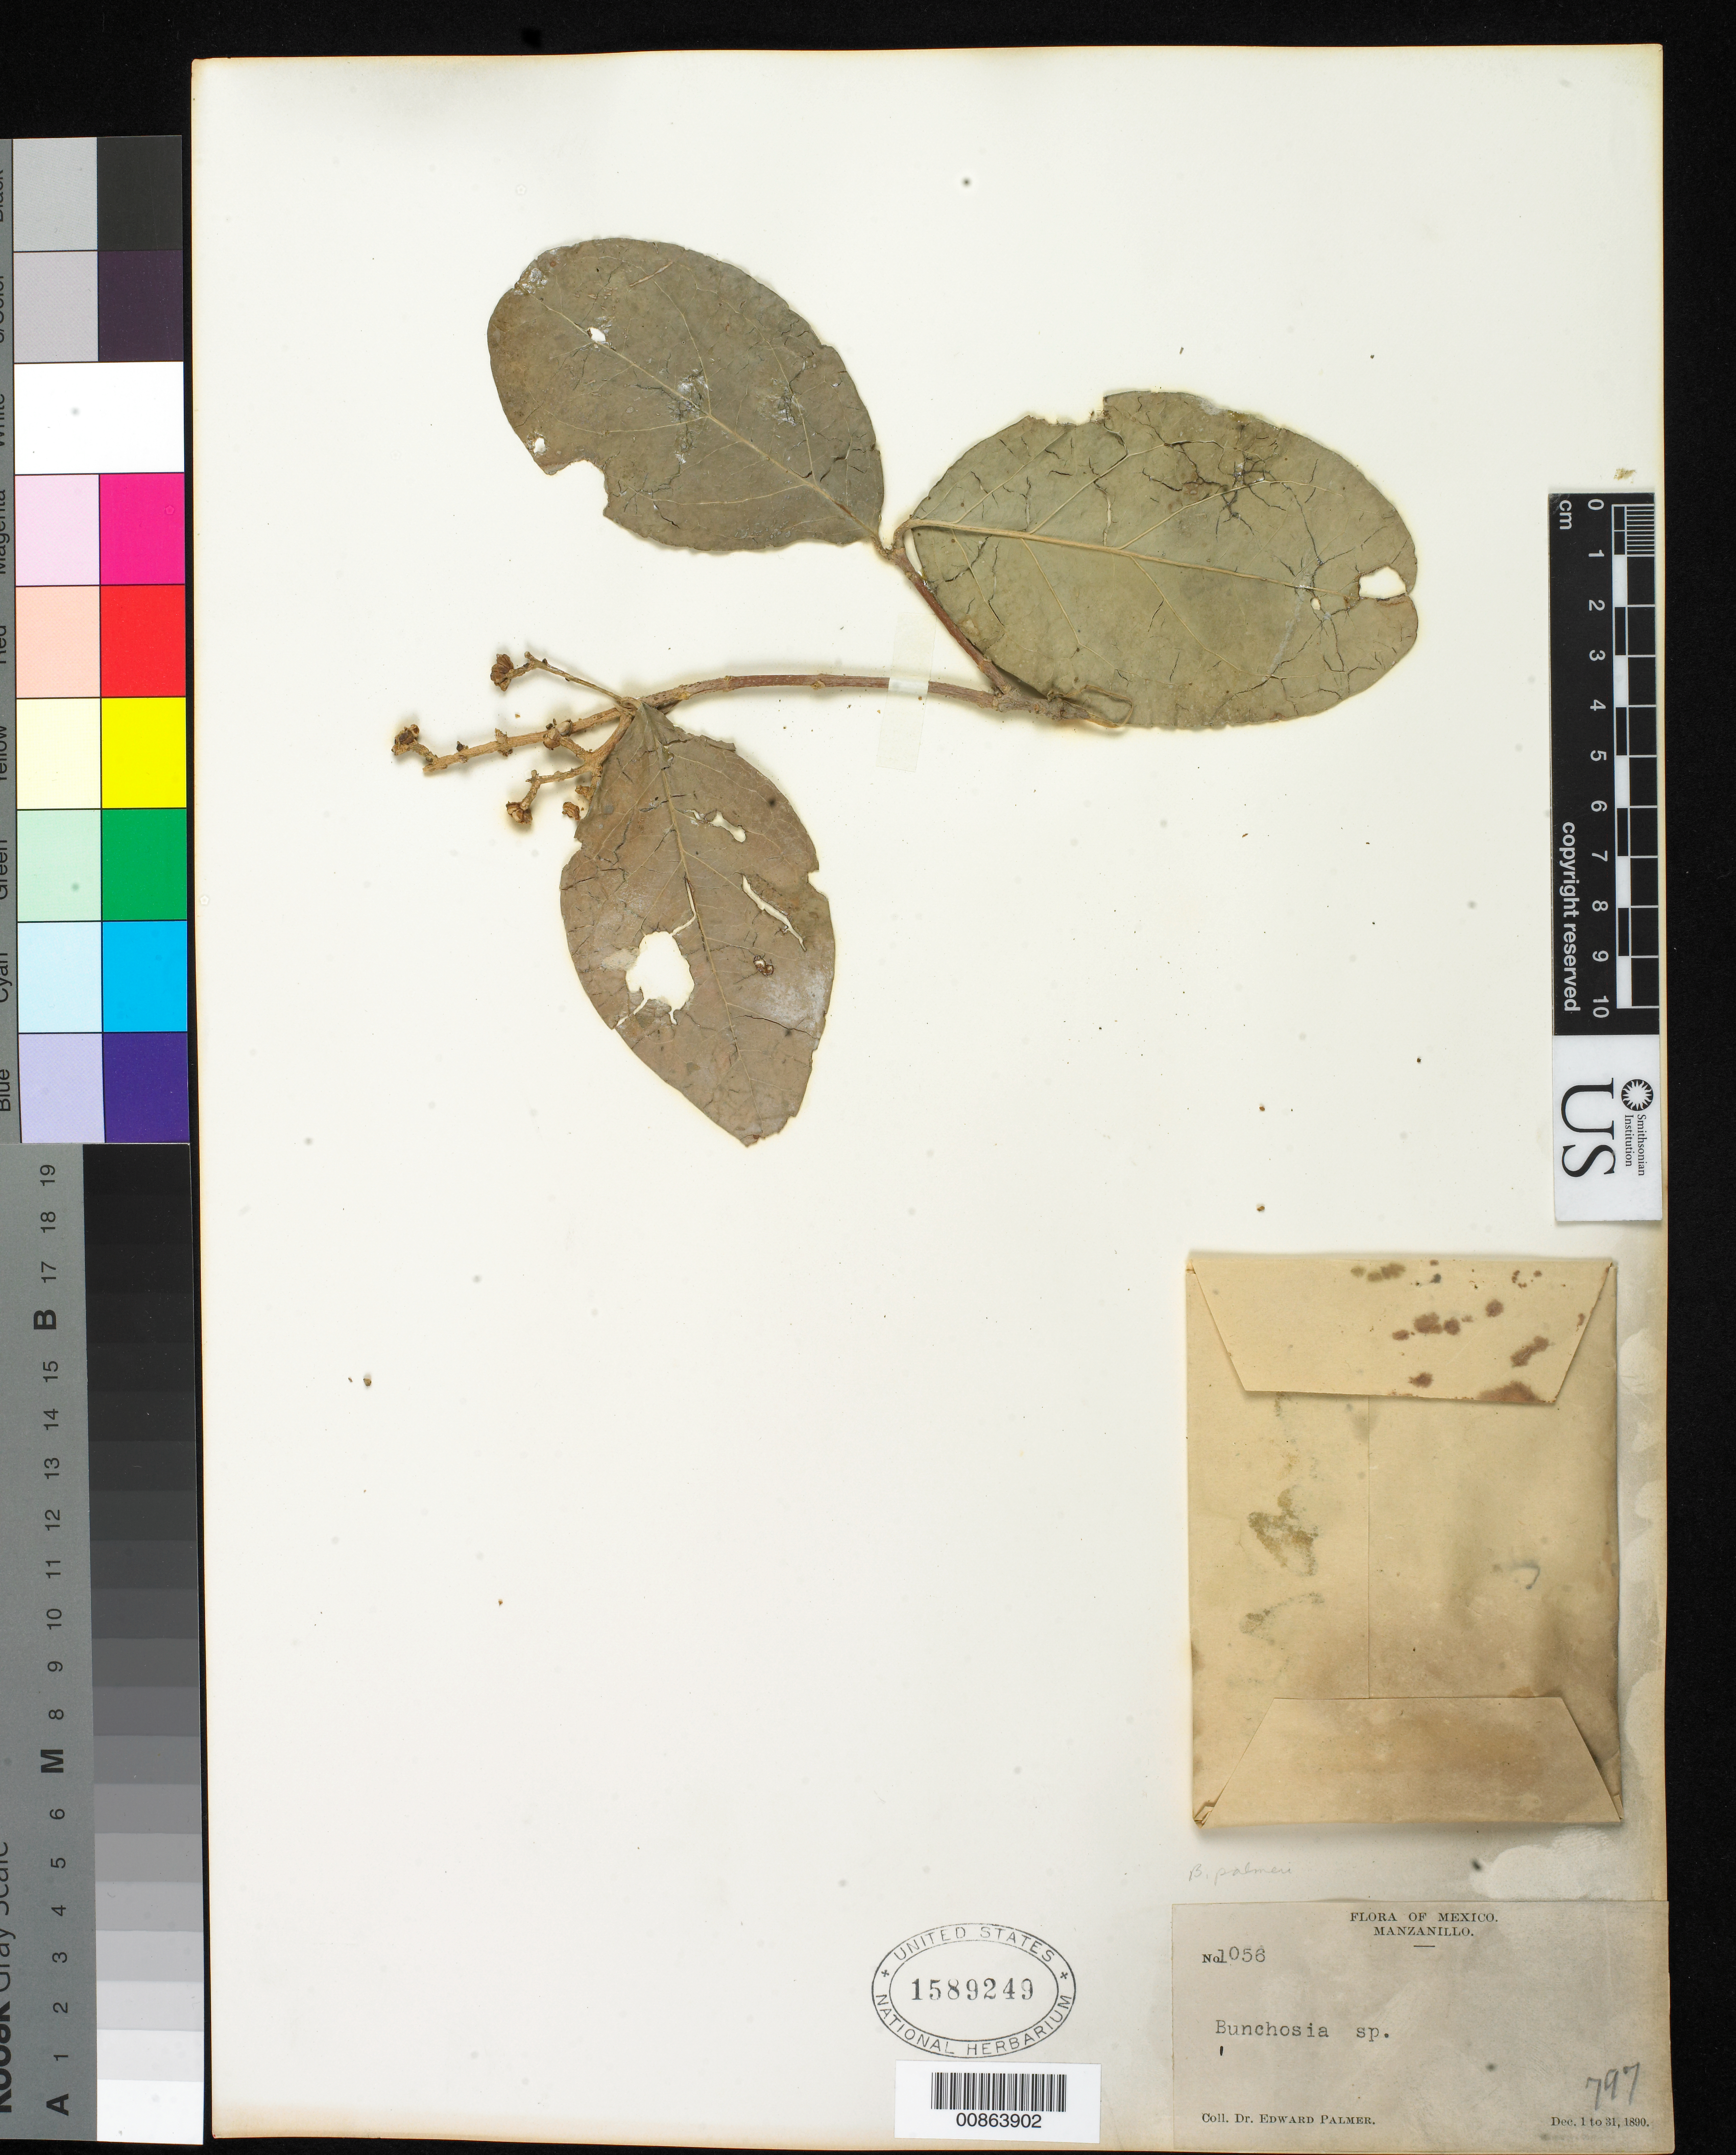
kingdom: Plantae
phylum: Tracheophyta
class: Magnoliopsida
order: Malpighiales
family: Malpighiaceae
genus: Bunchosia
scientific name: Bunchosia palmeri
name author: S. Watson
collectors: E. Palmer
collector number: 1056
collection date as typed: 01 Dec 1890 to 31 Dec 1890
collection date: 1890-12-01/1890-12-31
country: Mexico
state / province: Colima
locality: Manzanillo, Colima.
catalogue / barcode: US 1589249